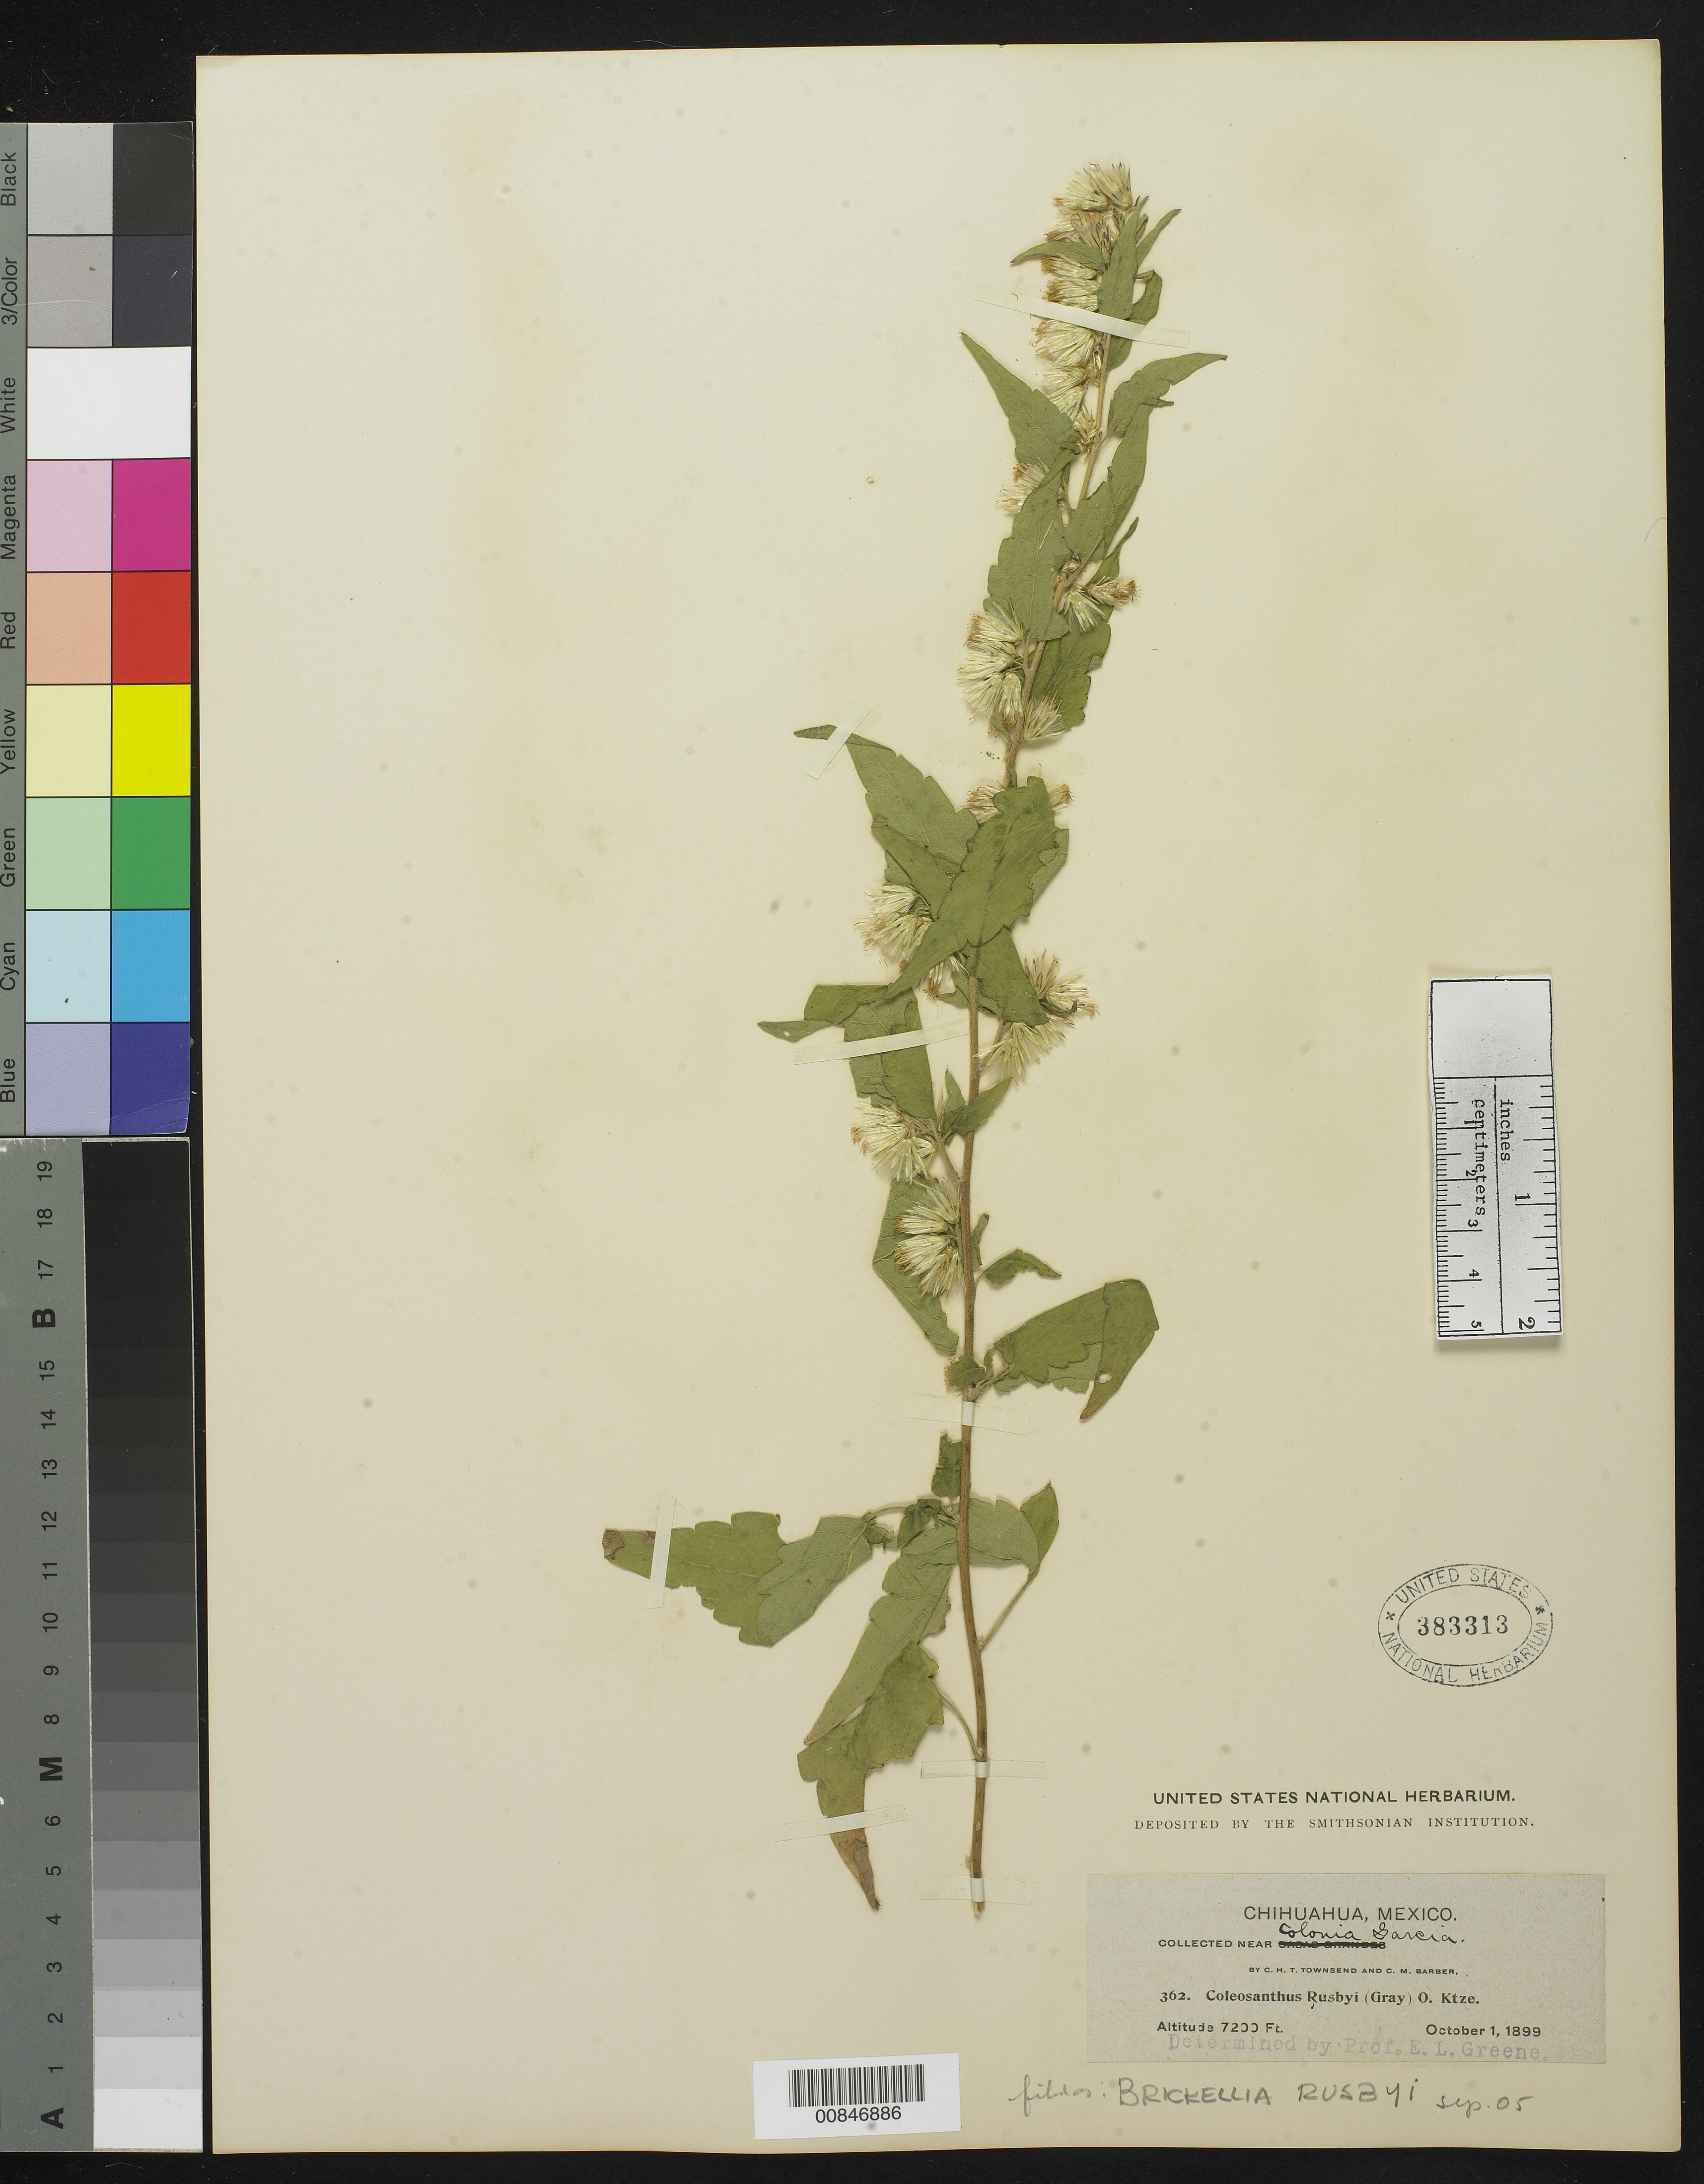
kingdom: Plantae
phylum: Tracheophyta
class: Magnoliopsida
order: Asterales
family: Asteraceae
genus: Brickellia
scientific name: Brickellia rusbyi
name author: A. Gray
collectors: C. H. T. Townsend & C. Barber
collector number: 362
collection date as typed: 01 Oct 1899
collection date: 1899-10-01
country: Mexico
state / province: Chihuahua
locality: Near Colonia García, Chihuahua.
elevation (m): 2195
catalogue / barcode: US 383313